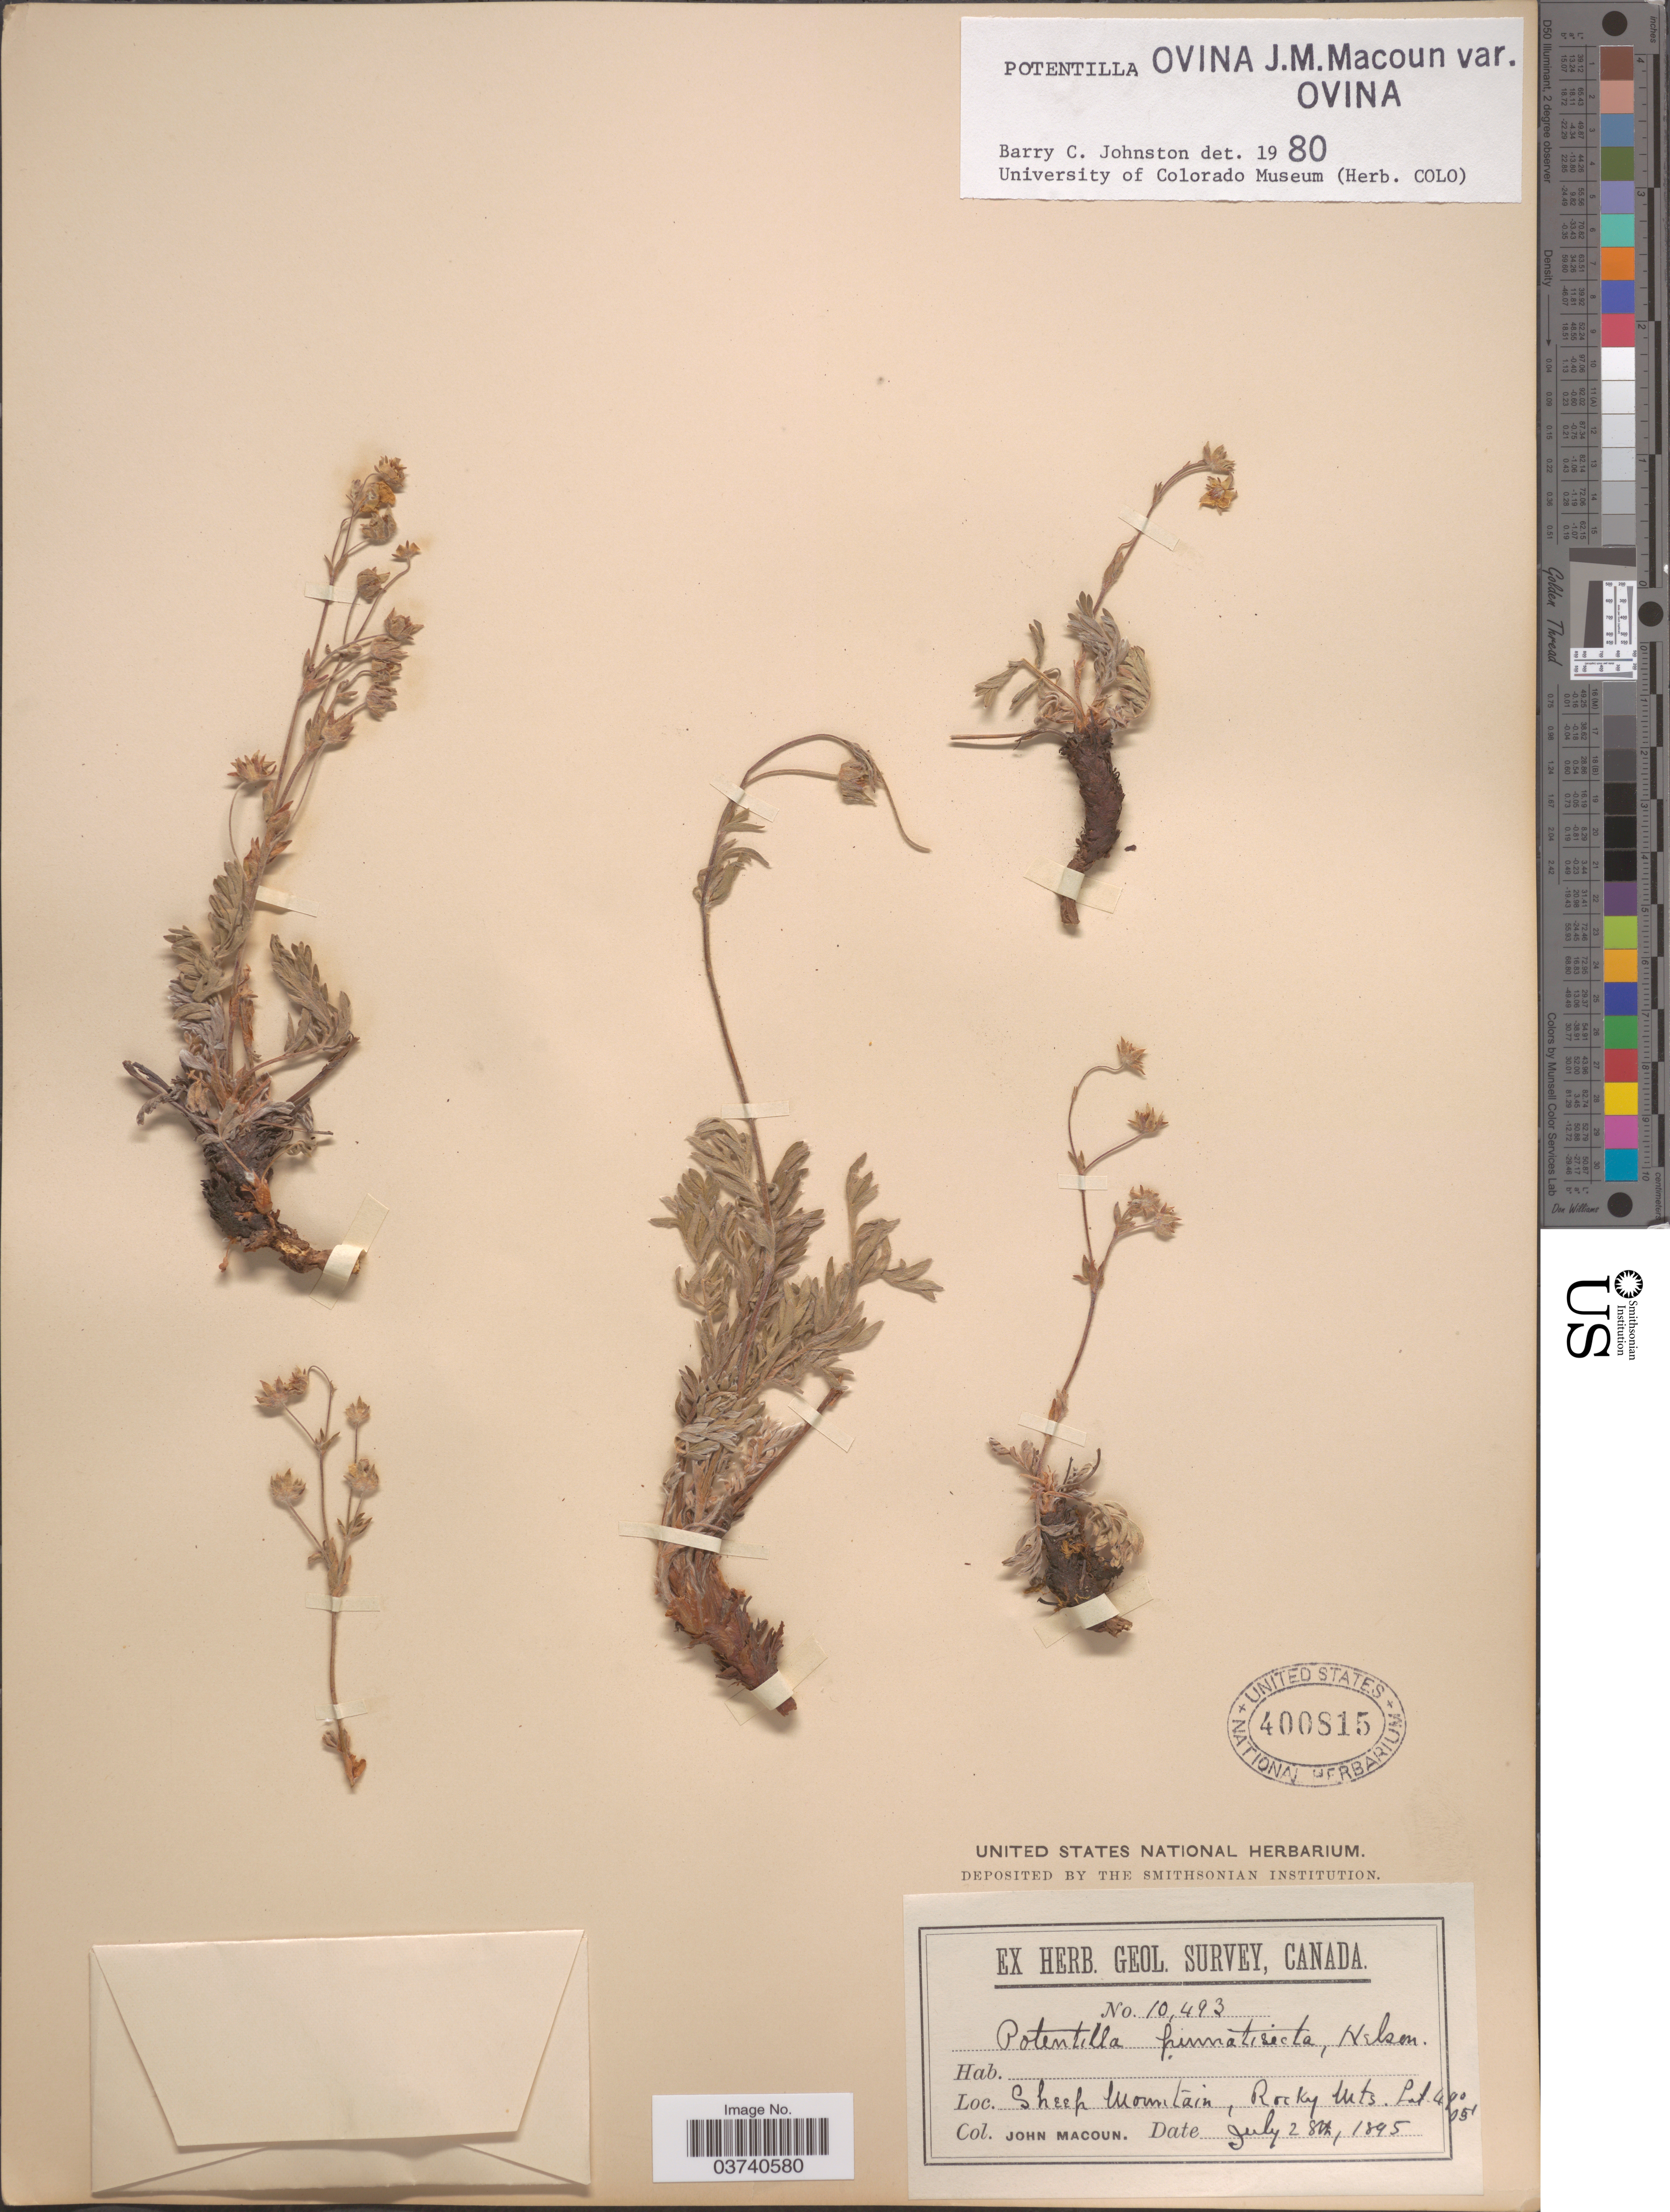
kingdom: Plantae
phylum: Tracheophyta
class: Magnoliopsida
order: Rosales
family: Rosaceae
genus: Potentilla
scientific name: Potentilla ovina var. ovina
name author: Macoun ex J.M. Macoun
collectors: J. Macoun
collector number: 10493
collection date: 1895-07-28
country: Canada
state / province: Alberta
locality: Sheep Mountain, Rocky Mts.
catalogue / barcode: US 400815